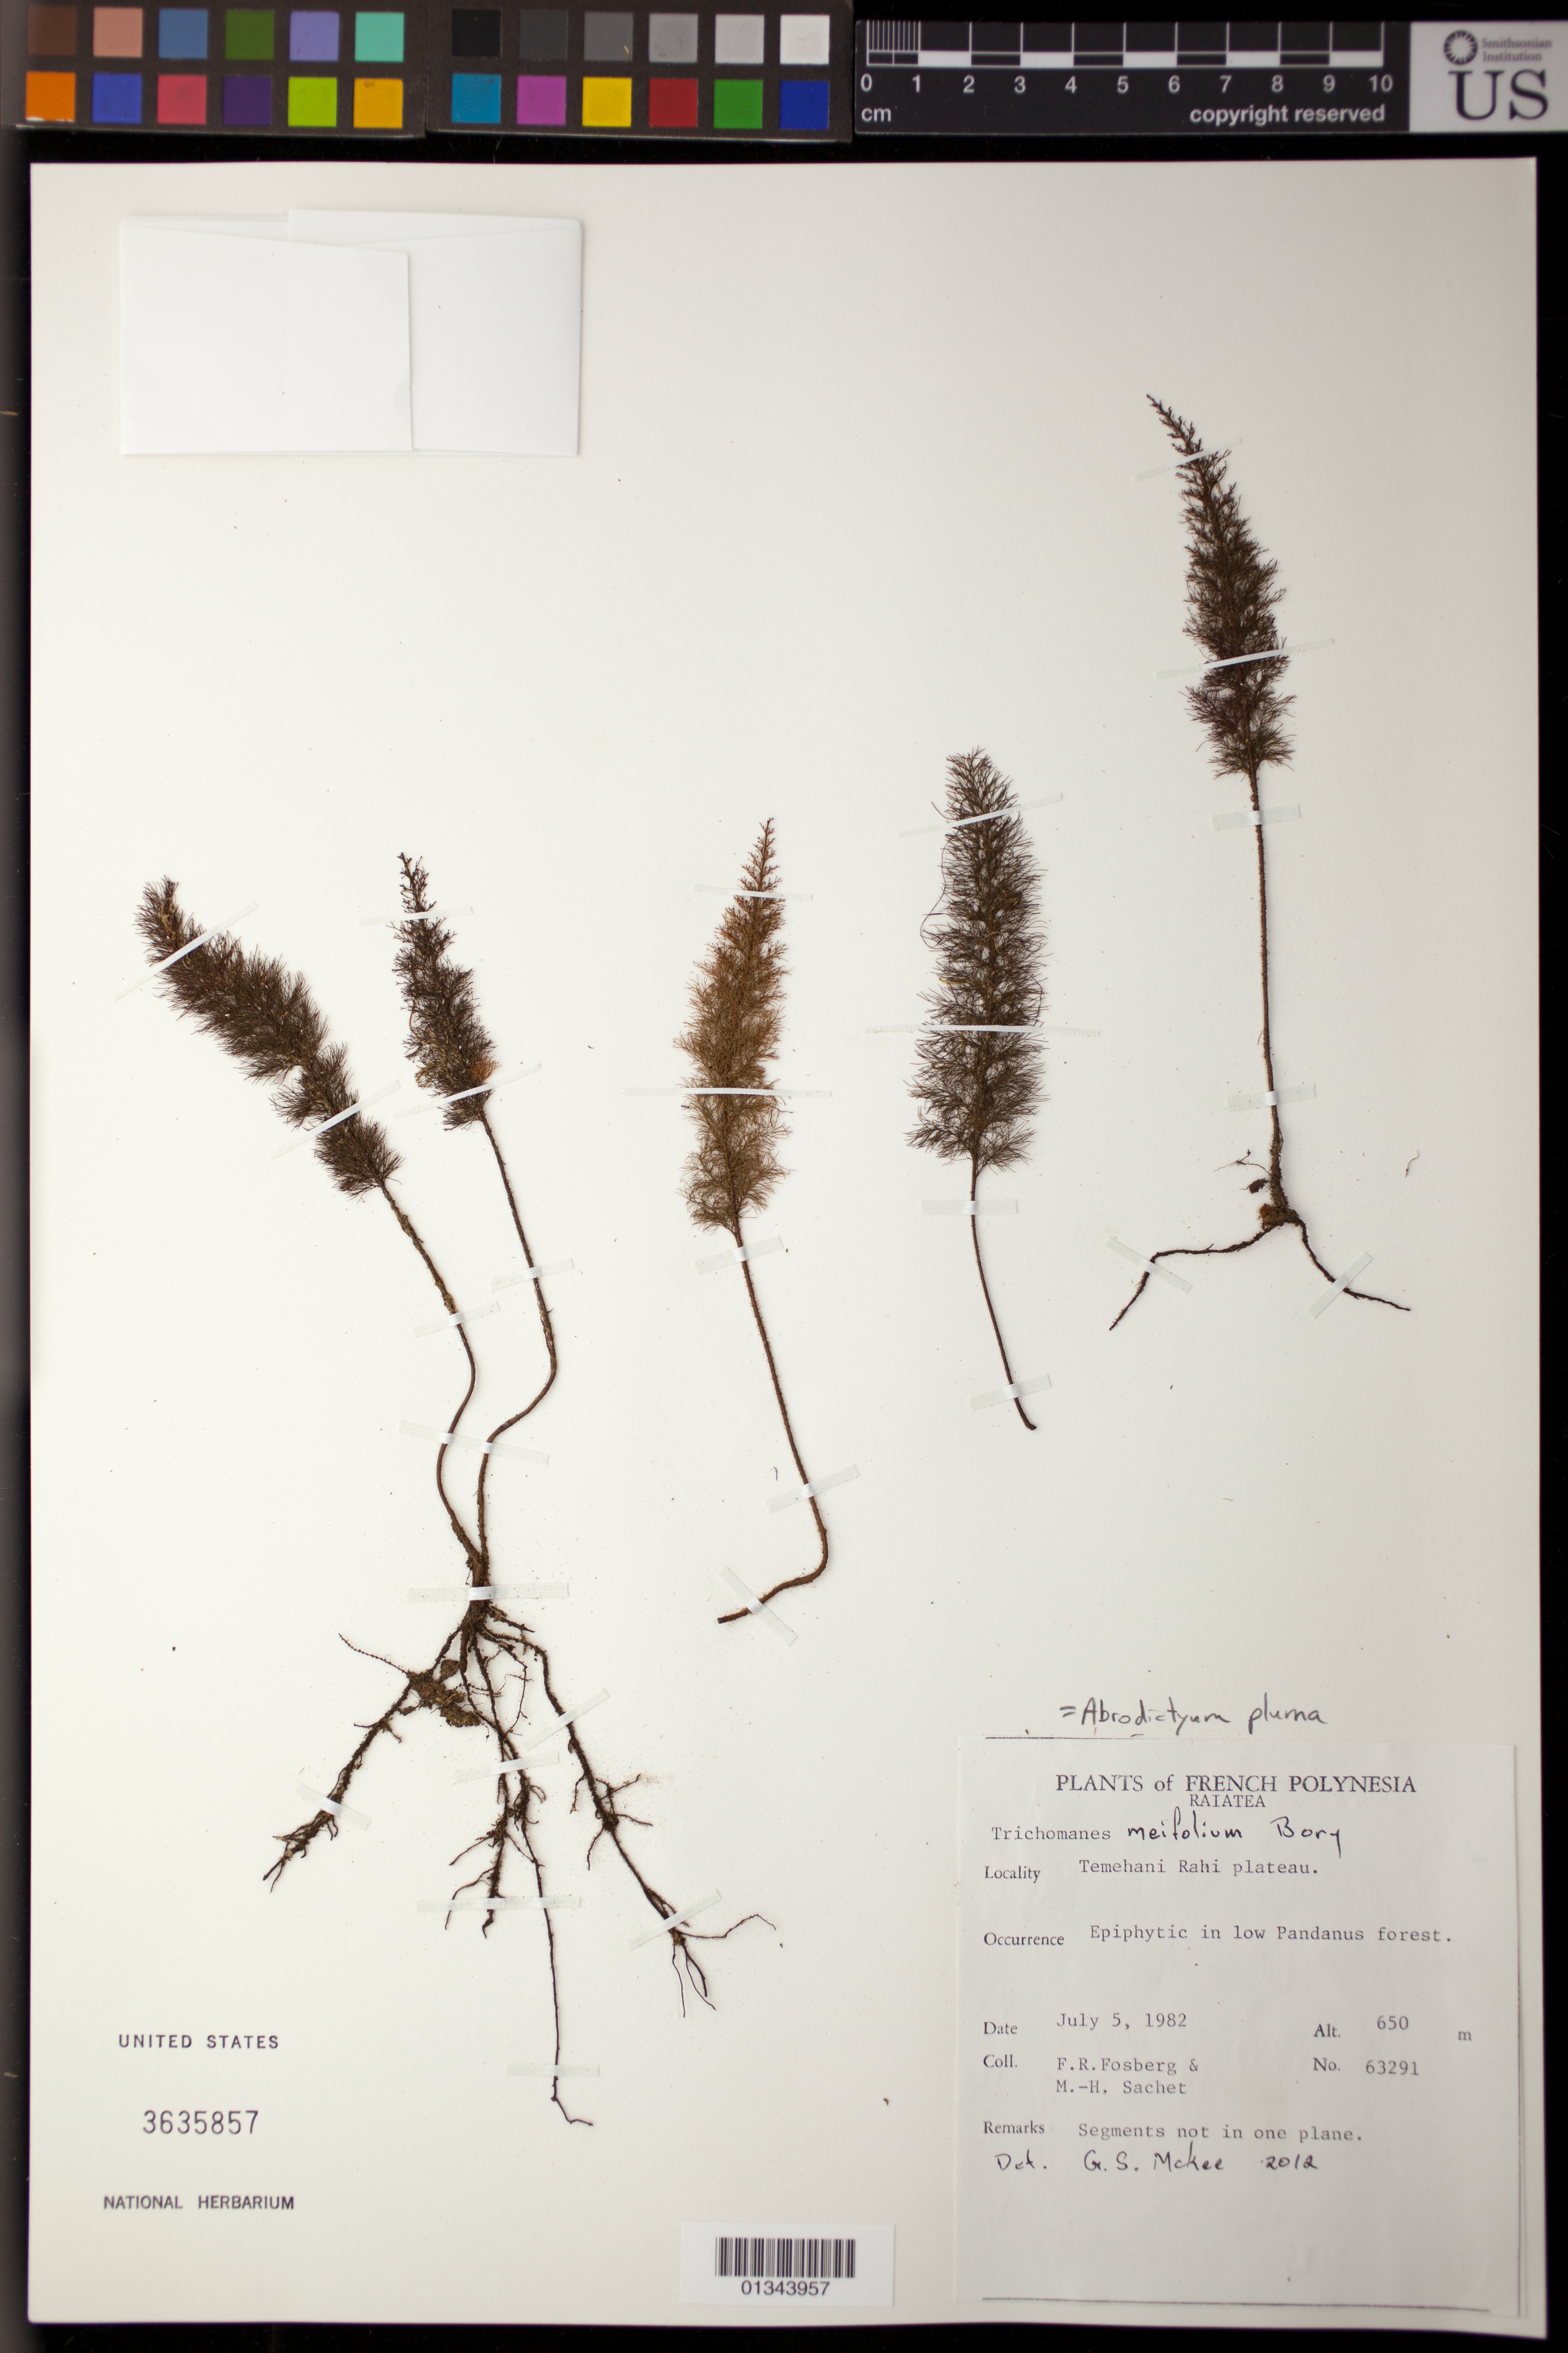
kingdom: Plantae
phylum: Tracheophyta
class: Polypodiopsida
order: Hymenophyllales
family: Hymenophyllaceae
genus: Abrodictyum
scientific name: Abrodictyum pluma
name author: (Hook.) Ebihara & K. Iwats.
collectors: F. R. Fosberg & M.-H. Sachet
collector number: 63291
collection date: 1982-07-05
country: French Polynesia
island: Raiatea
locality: Raiatea, Temehani Rahi plateau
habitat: Epiphytic in low Pandanus forest.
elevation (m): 650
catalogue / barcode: US 3635857